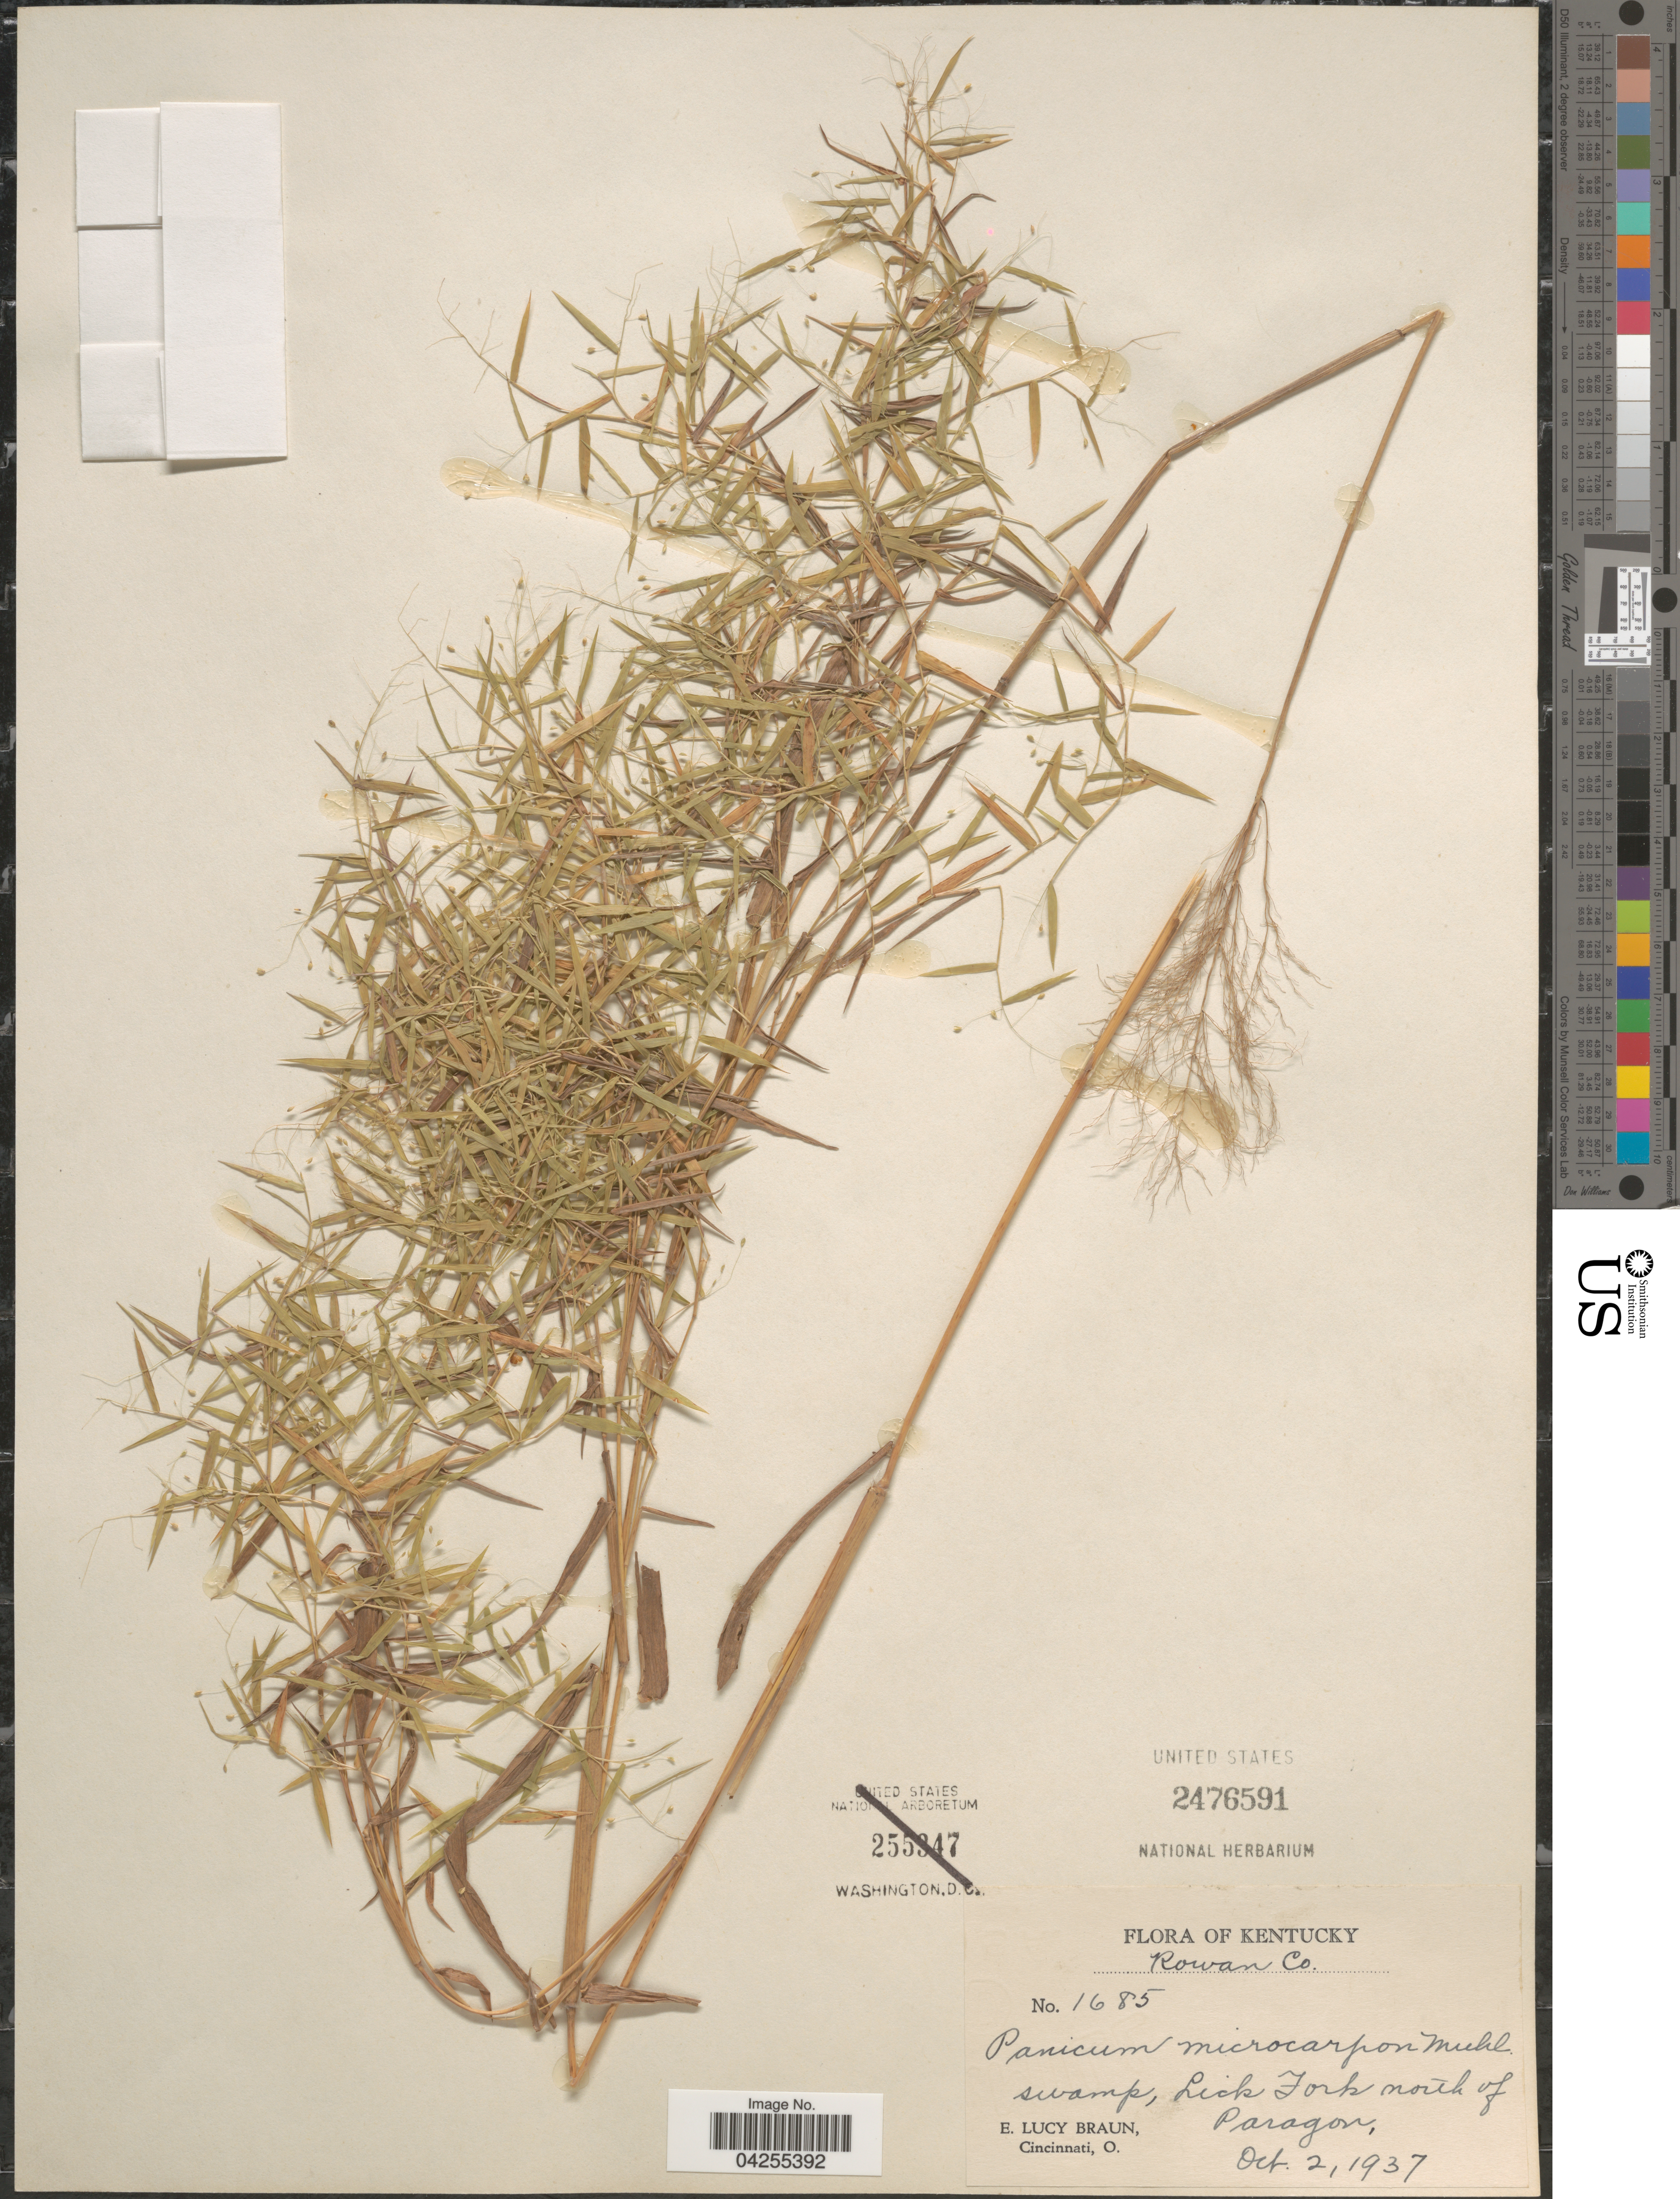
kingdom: Plantae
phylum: Tracheophyta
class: Liliopsida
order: Poales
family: Poaceae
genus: Dichanthelium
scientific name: Dichanthelium dichotomum var. dichotomum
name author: (L.) Gould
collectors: E. L. Braun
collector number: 1685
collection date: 1937-10-02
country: United States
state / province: Kentucky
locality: Rowan Co. Swamp, Lick Fork north of Paragon.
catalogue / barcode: US 2476591